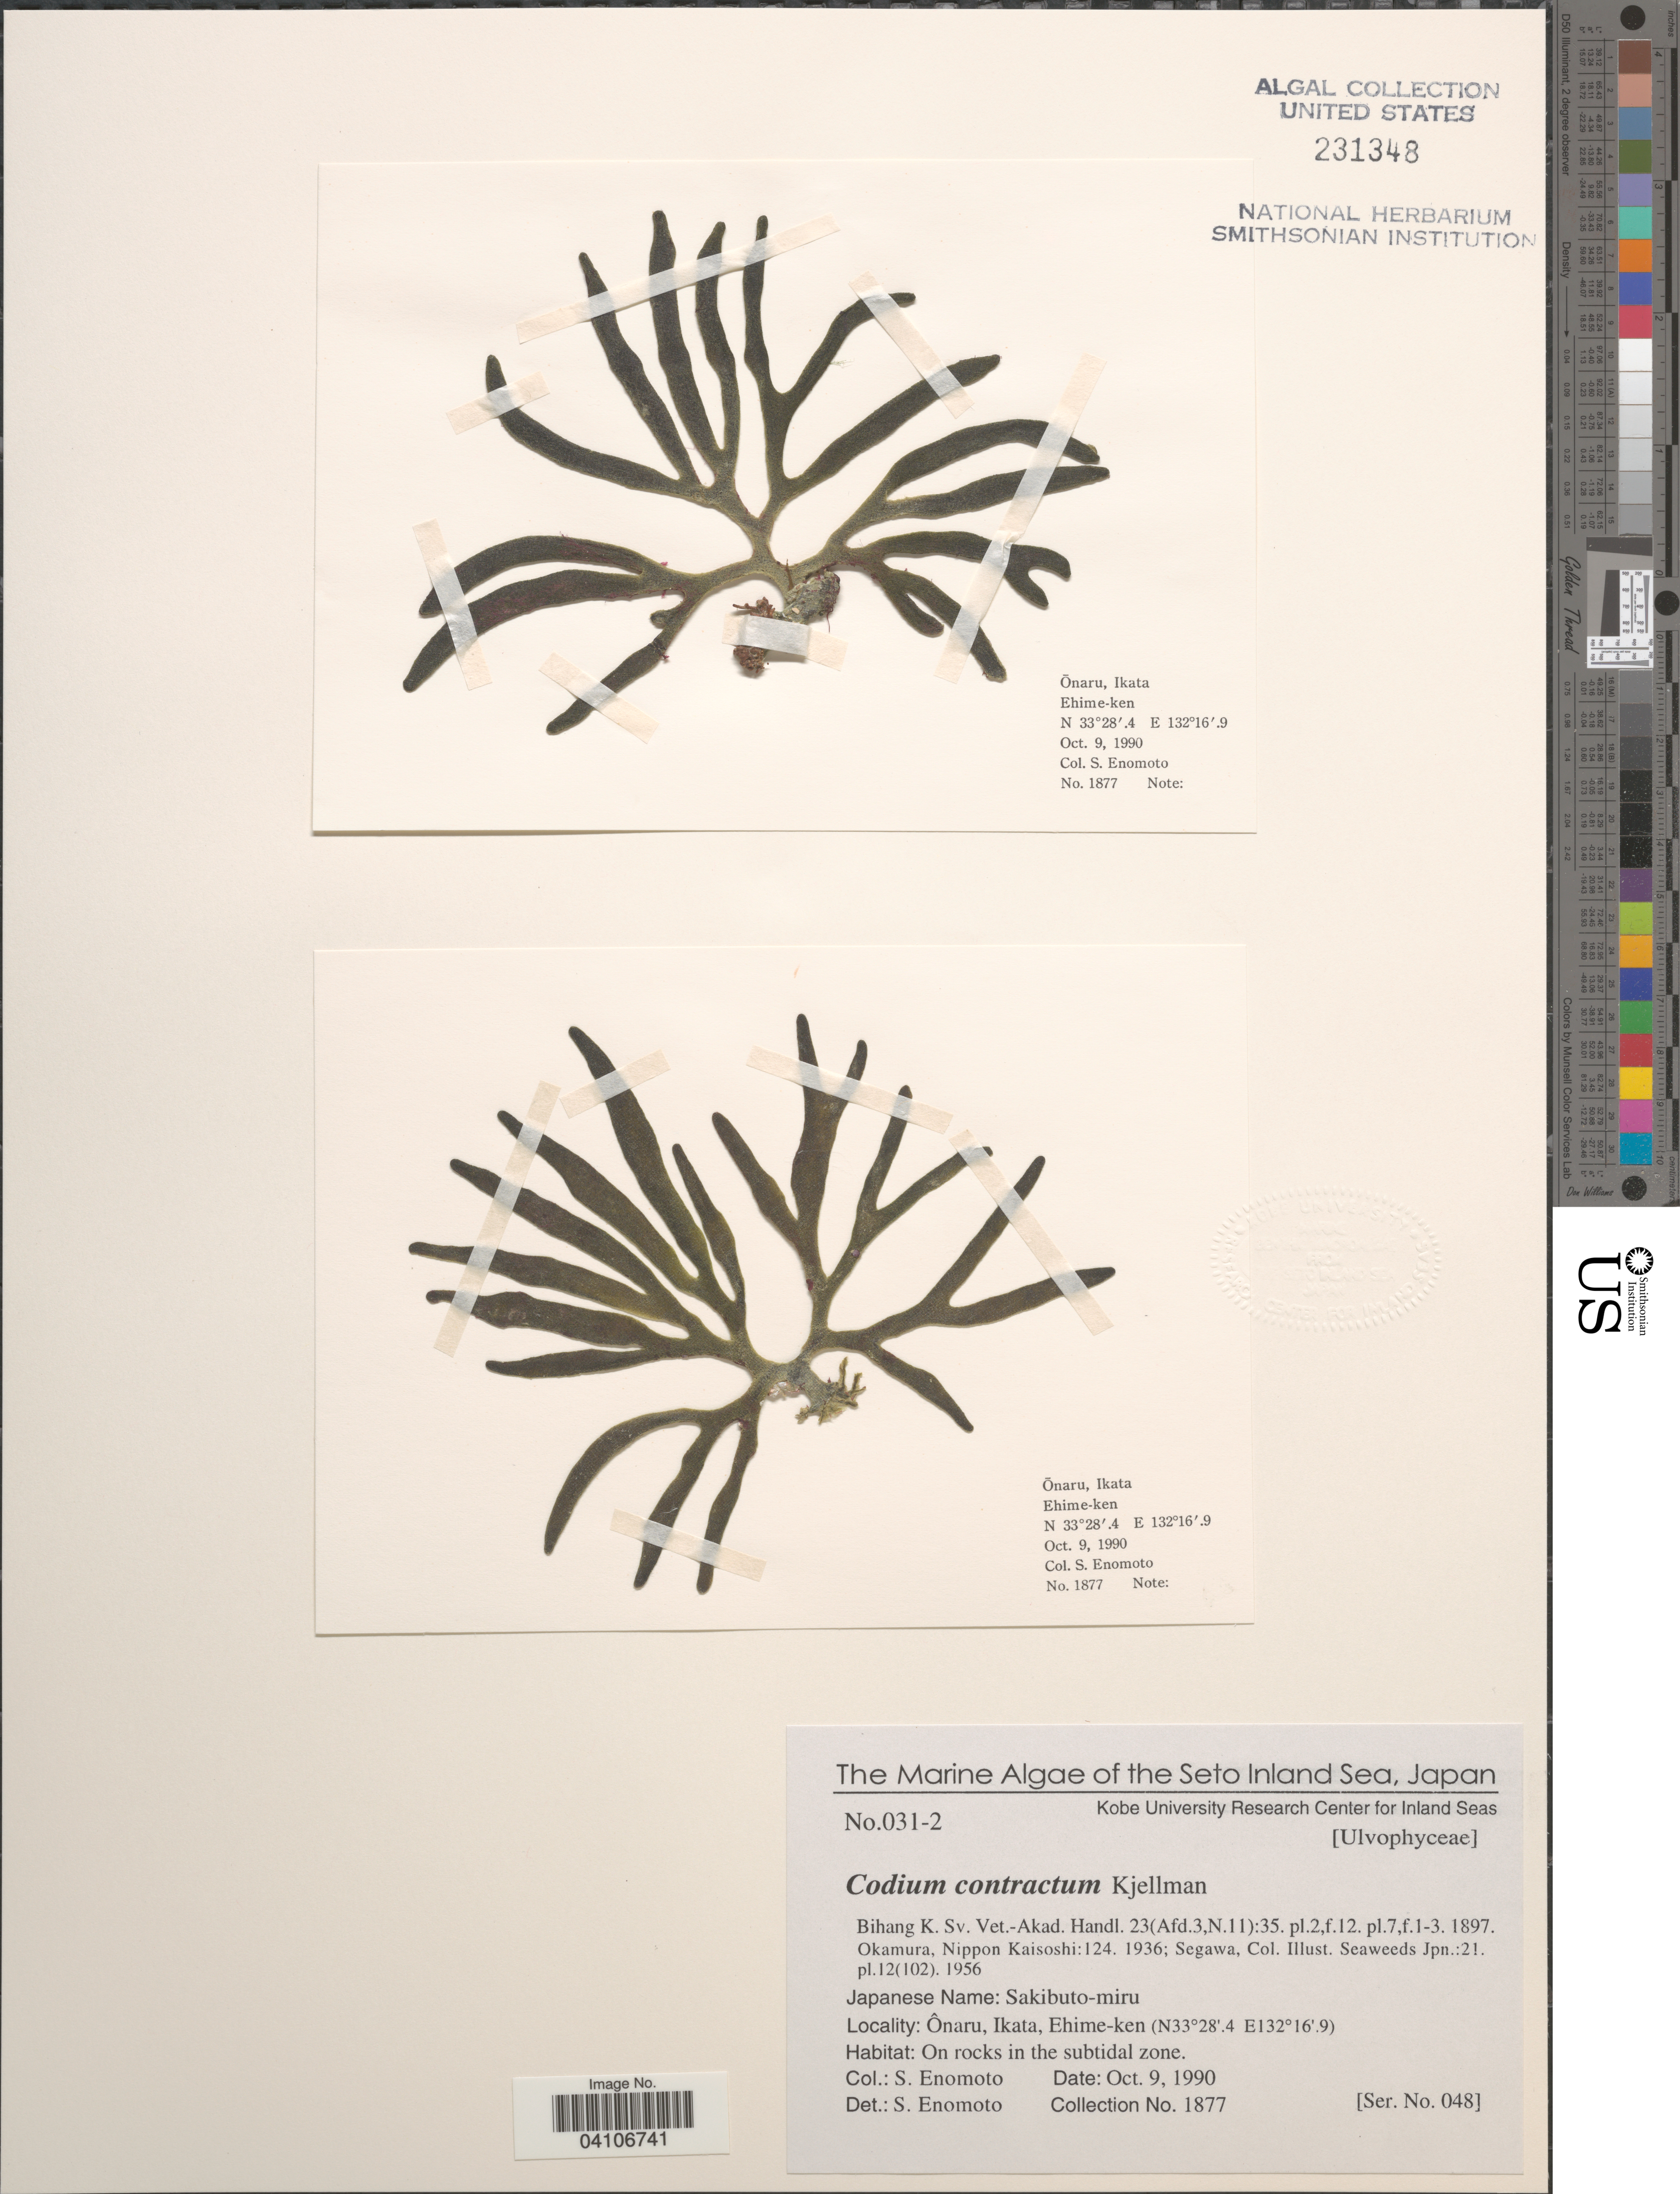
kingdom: Plantae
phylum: Chlorophyta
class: Ulvophyceae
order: Bryopsidales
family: Codiaceae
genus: Codium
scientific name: Codium contractum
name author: Kjellm.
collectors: S. Enomoto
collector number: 1877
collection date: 1990-10-09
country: Japan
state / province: Ehime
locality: The Seto Inland Sea. Ônaru, Ikata, Ehime-ken. On rocks in the subtidal zone.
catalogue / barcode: US 231348